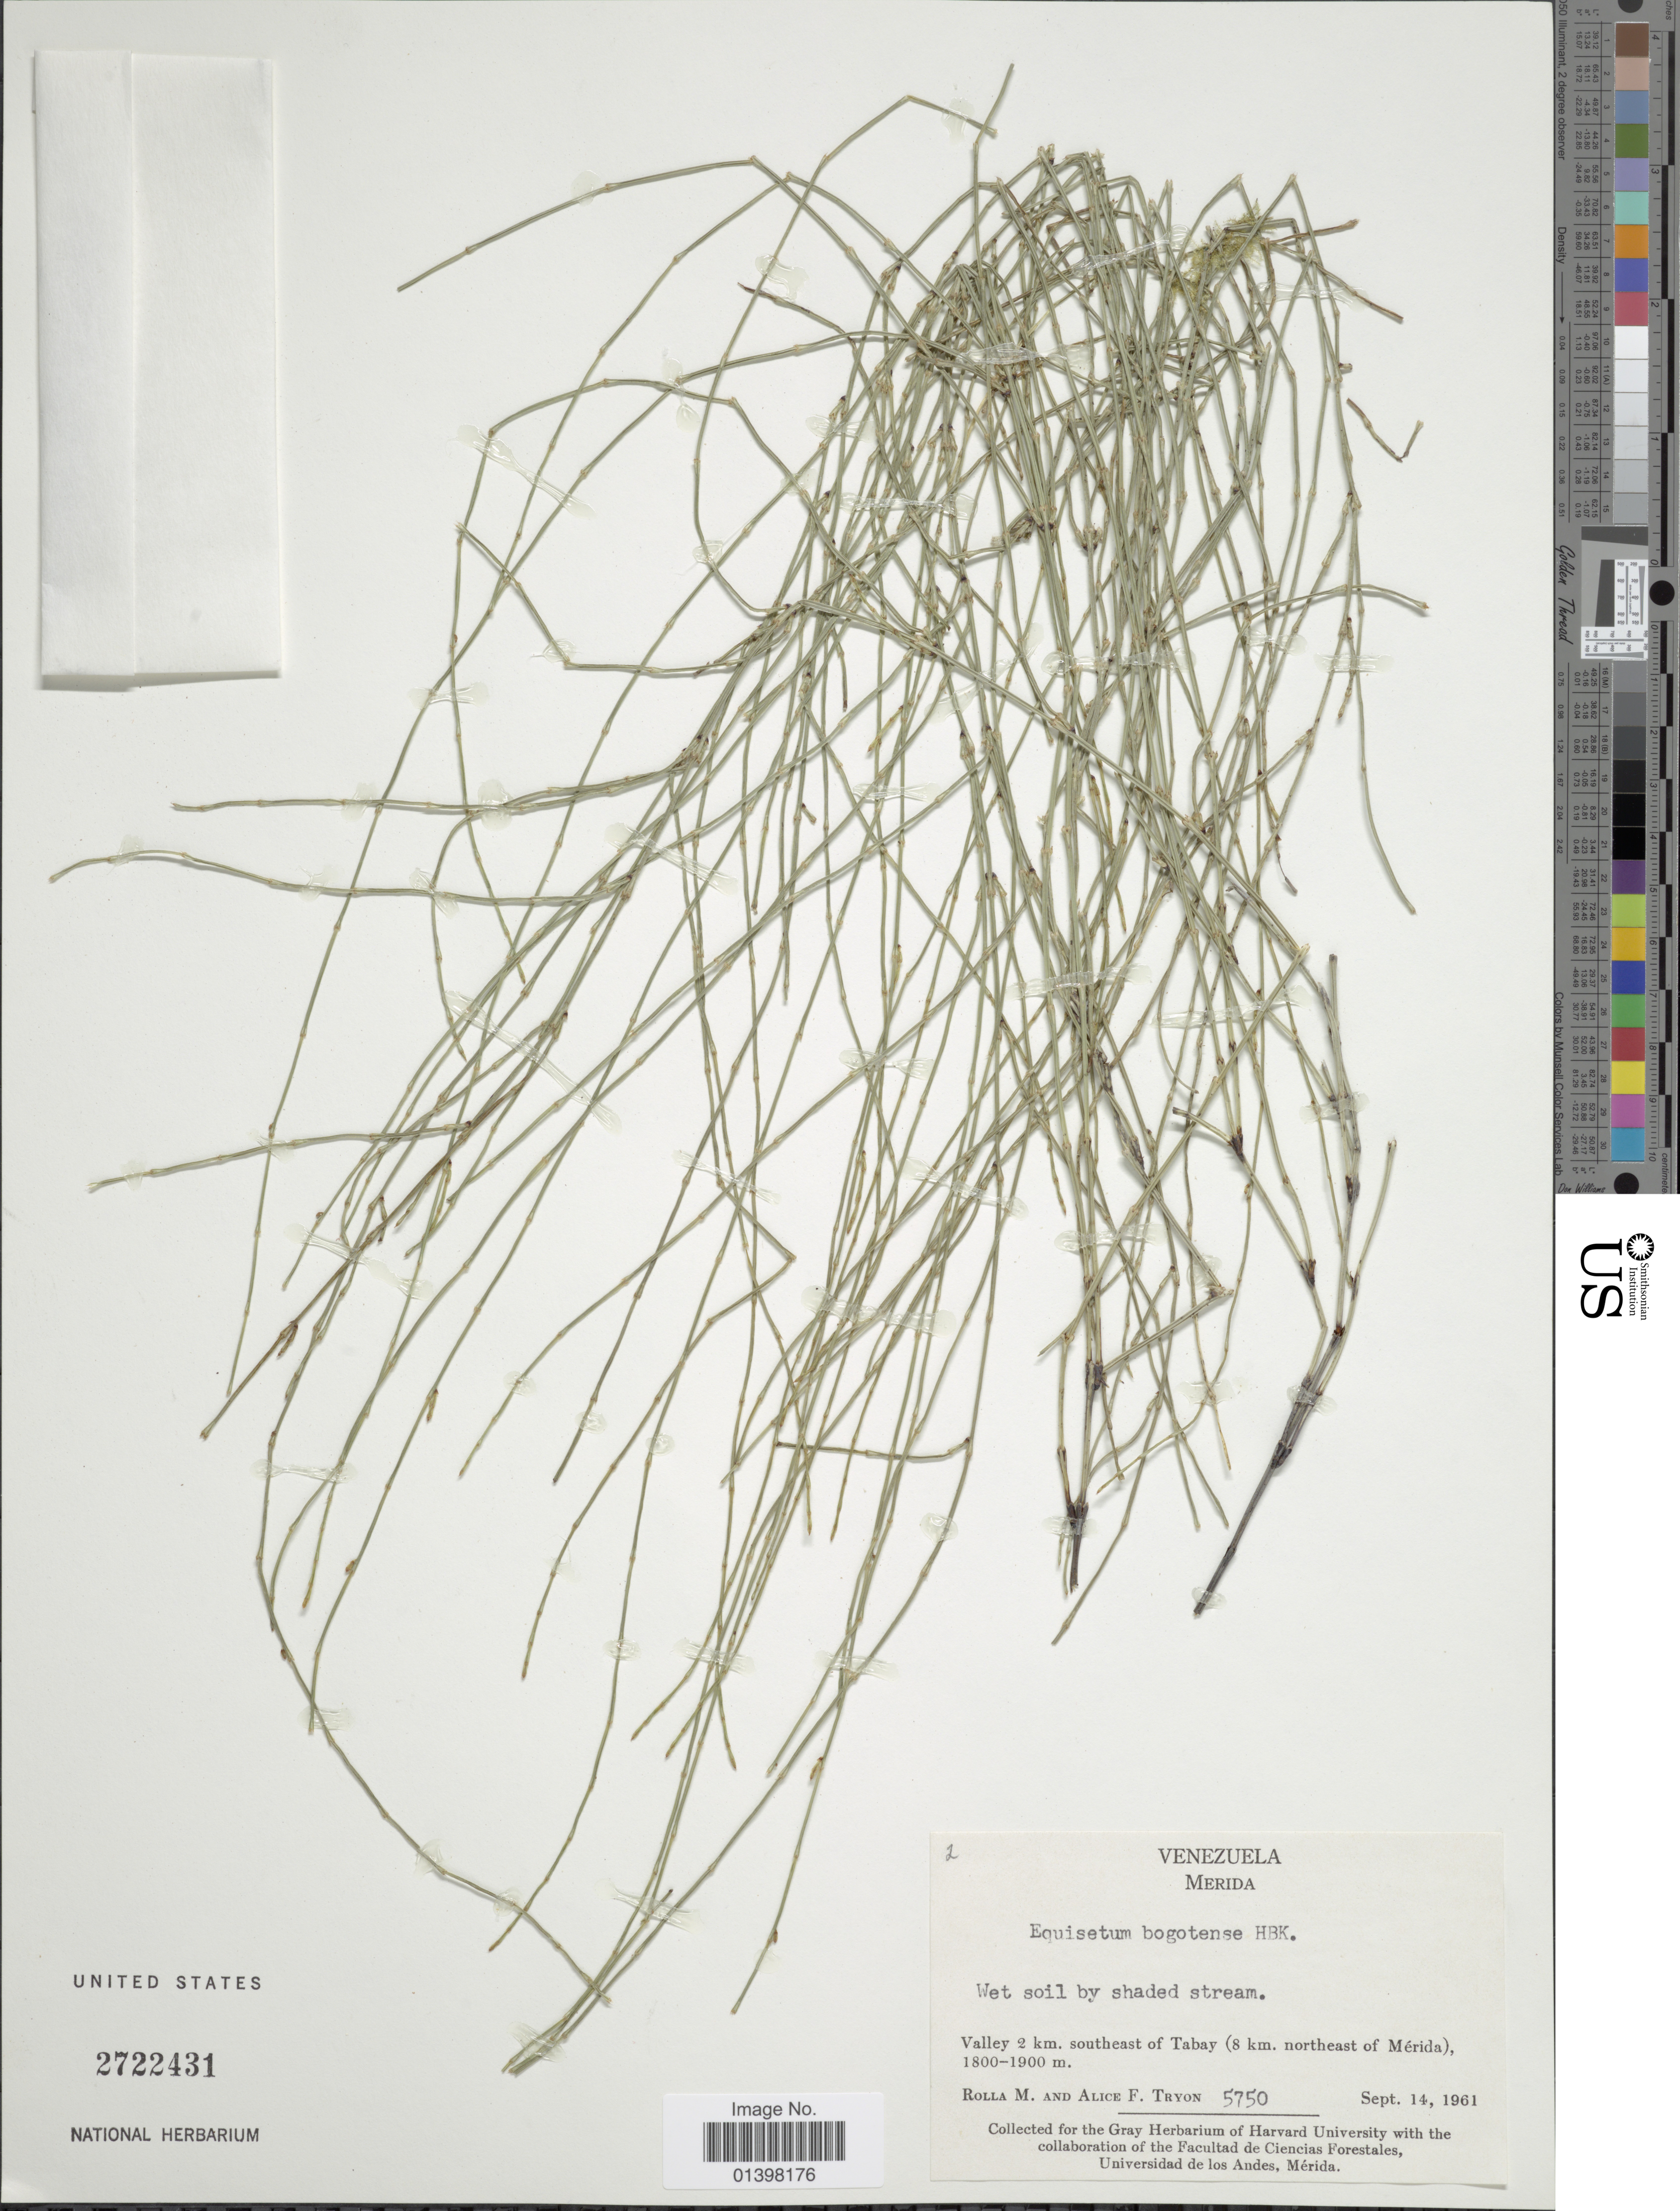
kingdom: Plantae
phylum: Tracheophyta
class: Polypodiopsida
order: Equisetales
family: Equisetaceae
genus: Equisetum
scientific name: Equisetum bogotense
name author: Kunth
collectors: R. M. Tryon & A. F. Tryon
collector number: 5750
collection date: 1961-09-14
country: Venezuela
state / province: Mérida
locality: Valley 2 km southeast of Tabay (8 km. northeast of Mérida)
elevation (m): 1800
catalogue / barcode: US 2722431